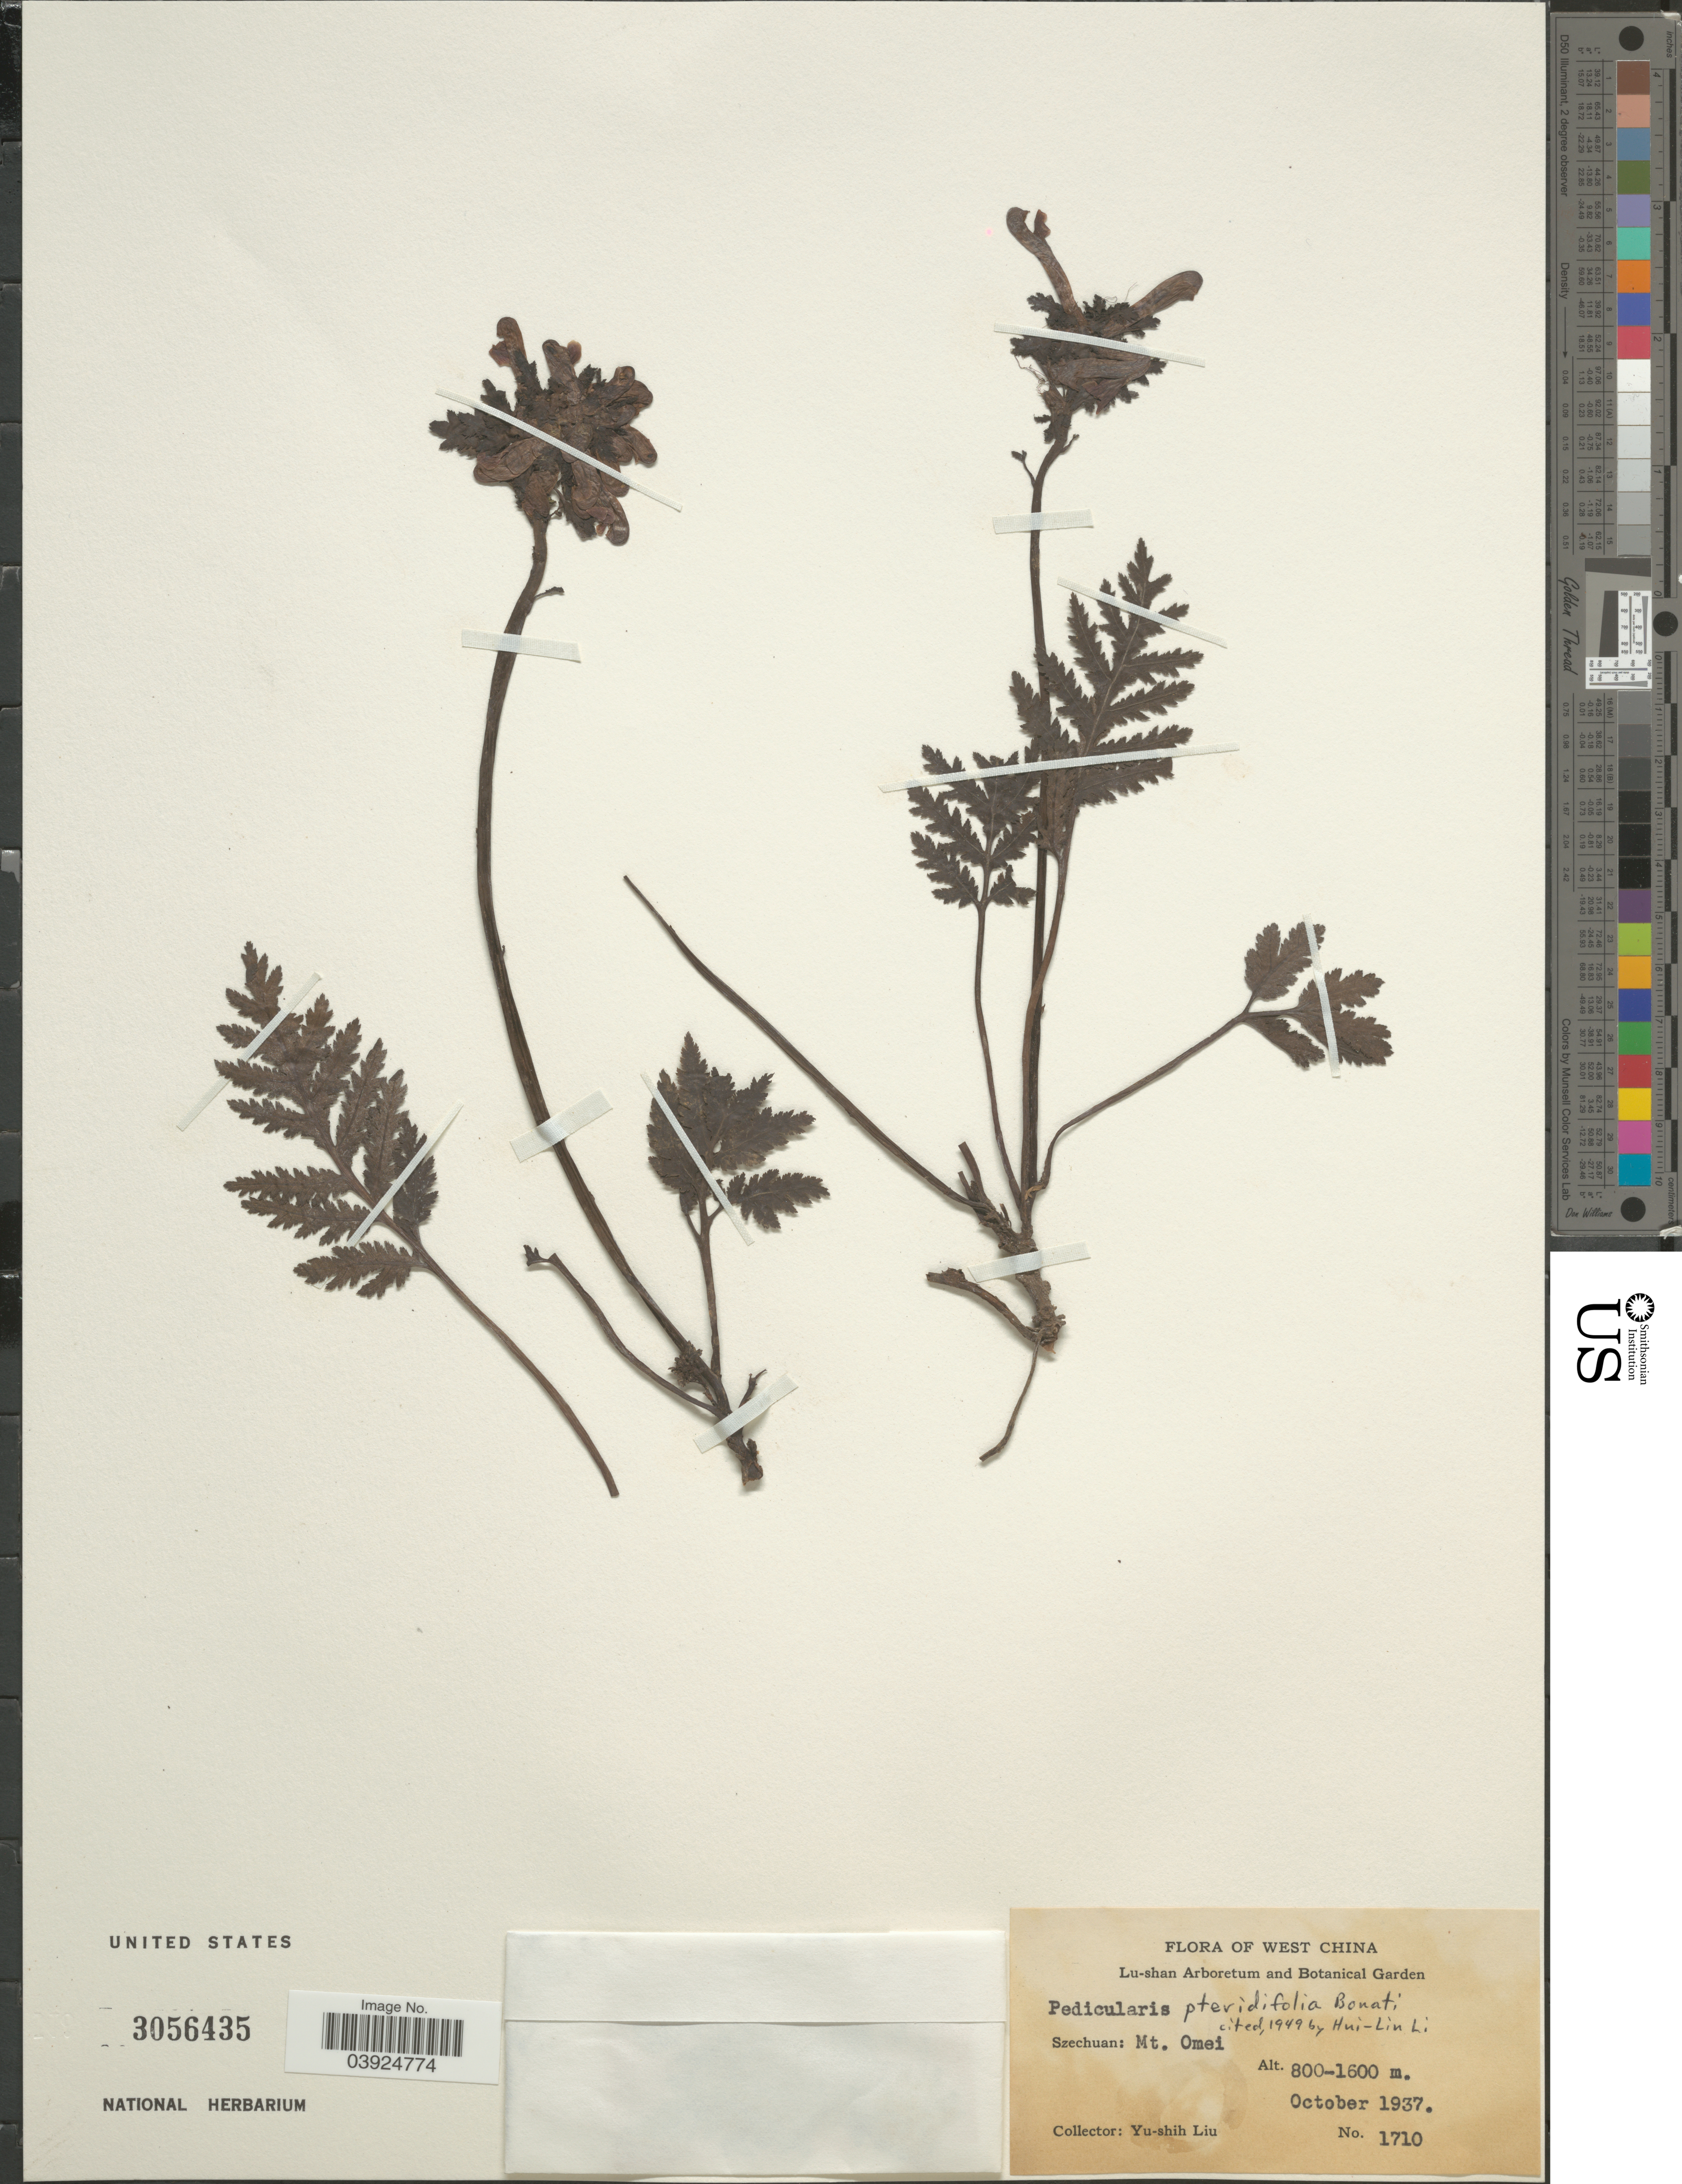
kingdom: Plantae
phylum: Tracheophyta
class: Magnoliopsida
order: Lamiales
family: Orobanchaceae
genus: Pedicularis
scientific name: Pedicularis pteridifolia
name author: Bonati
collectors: Y.-S. Liu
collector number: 1710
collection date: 1937-10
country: China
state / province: Sichuan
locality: West China. Szechuan: Mt. Omei.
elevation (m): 800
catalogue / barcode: US 3056435